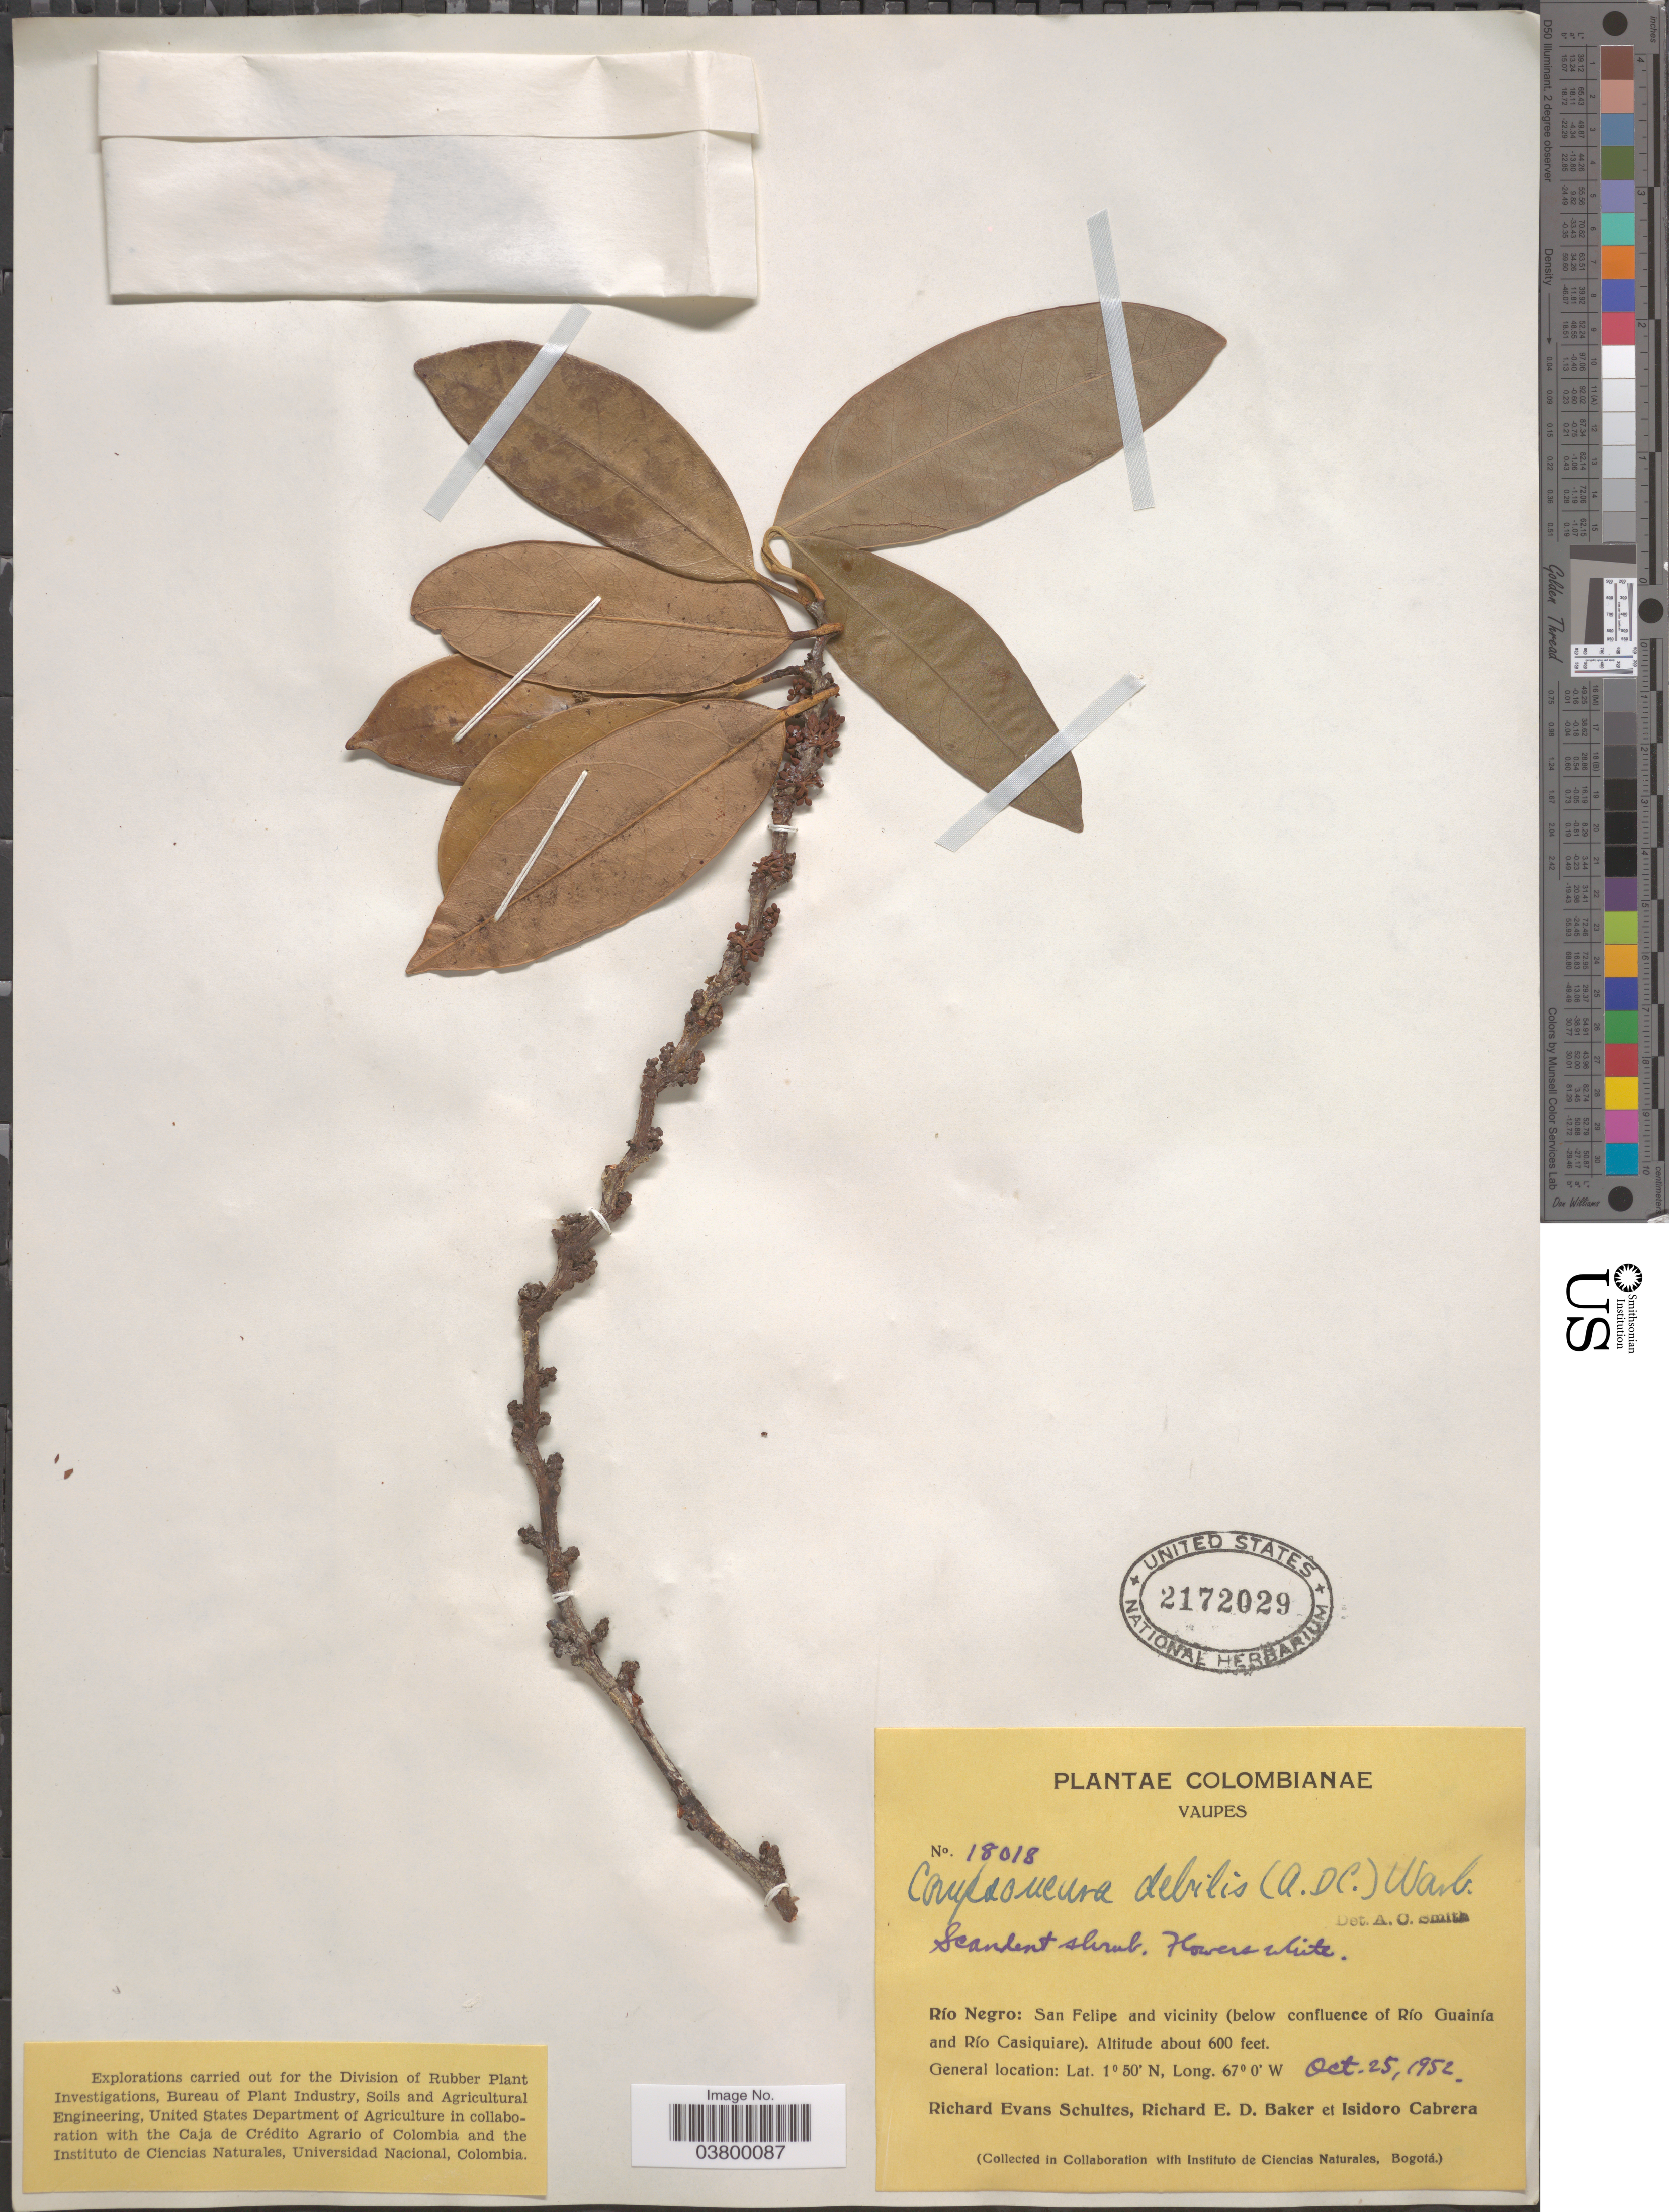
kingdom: Plantae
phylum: Tracheophyta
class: Magnoliopsida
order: Magnoliales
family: Myristicaceae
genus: Compsoneura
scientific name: Compsoneura debilis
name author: (Spruce ex A. DC.) Warb.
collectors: R. E. Schultes, R. E. D. Baker & I. Cabrera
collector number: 18018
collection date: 1952-10-25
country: Colombia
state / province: Vaupés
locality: Río Negro: San Felipe and vicinity (below confluence of Río Guainía and Río Casiquiare).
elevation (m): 183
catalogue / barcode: US 2172029